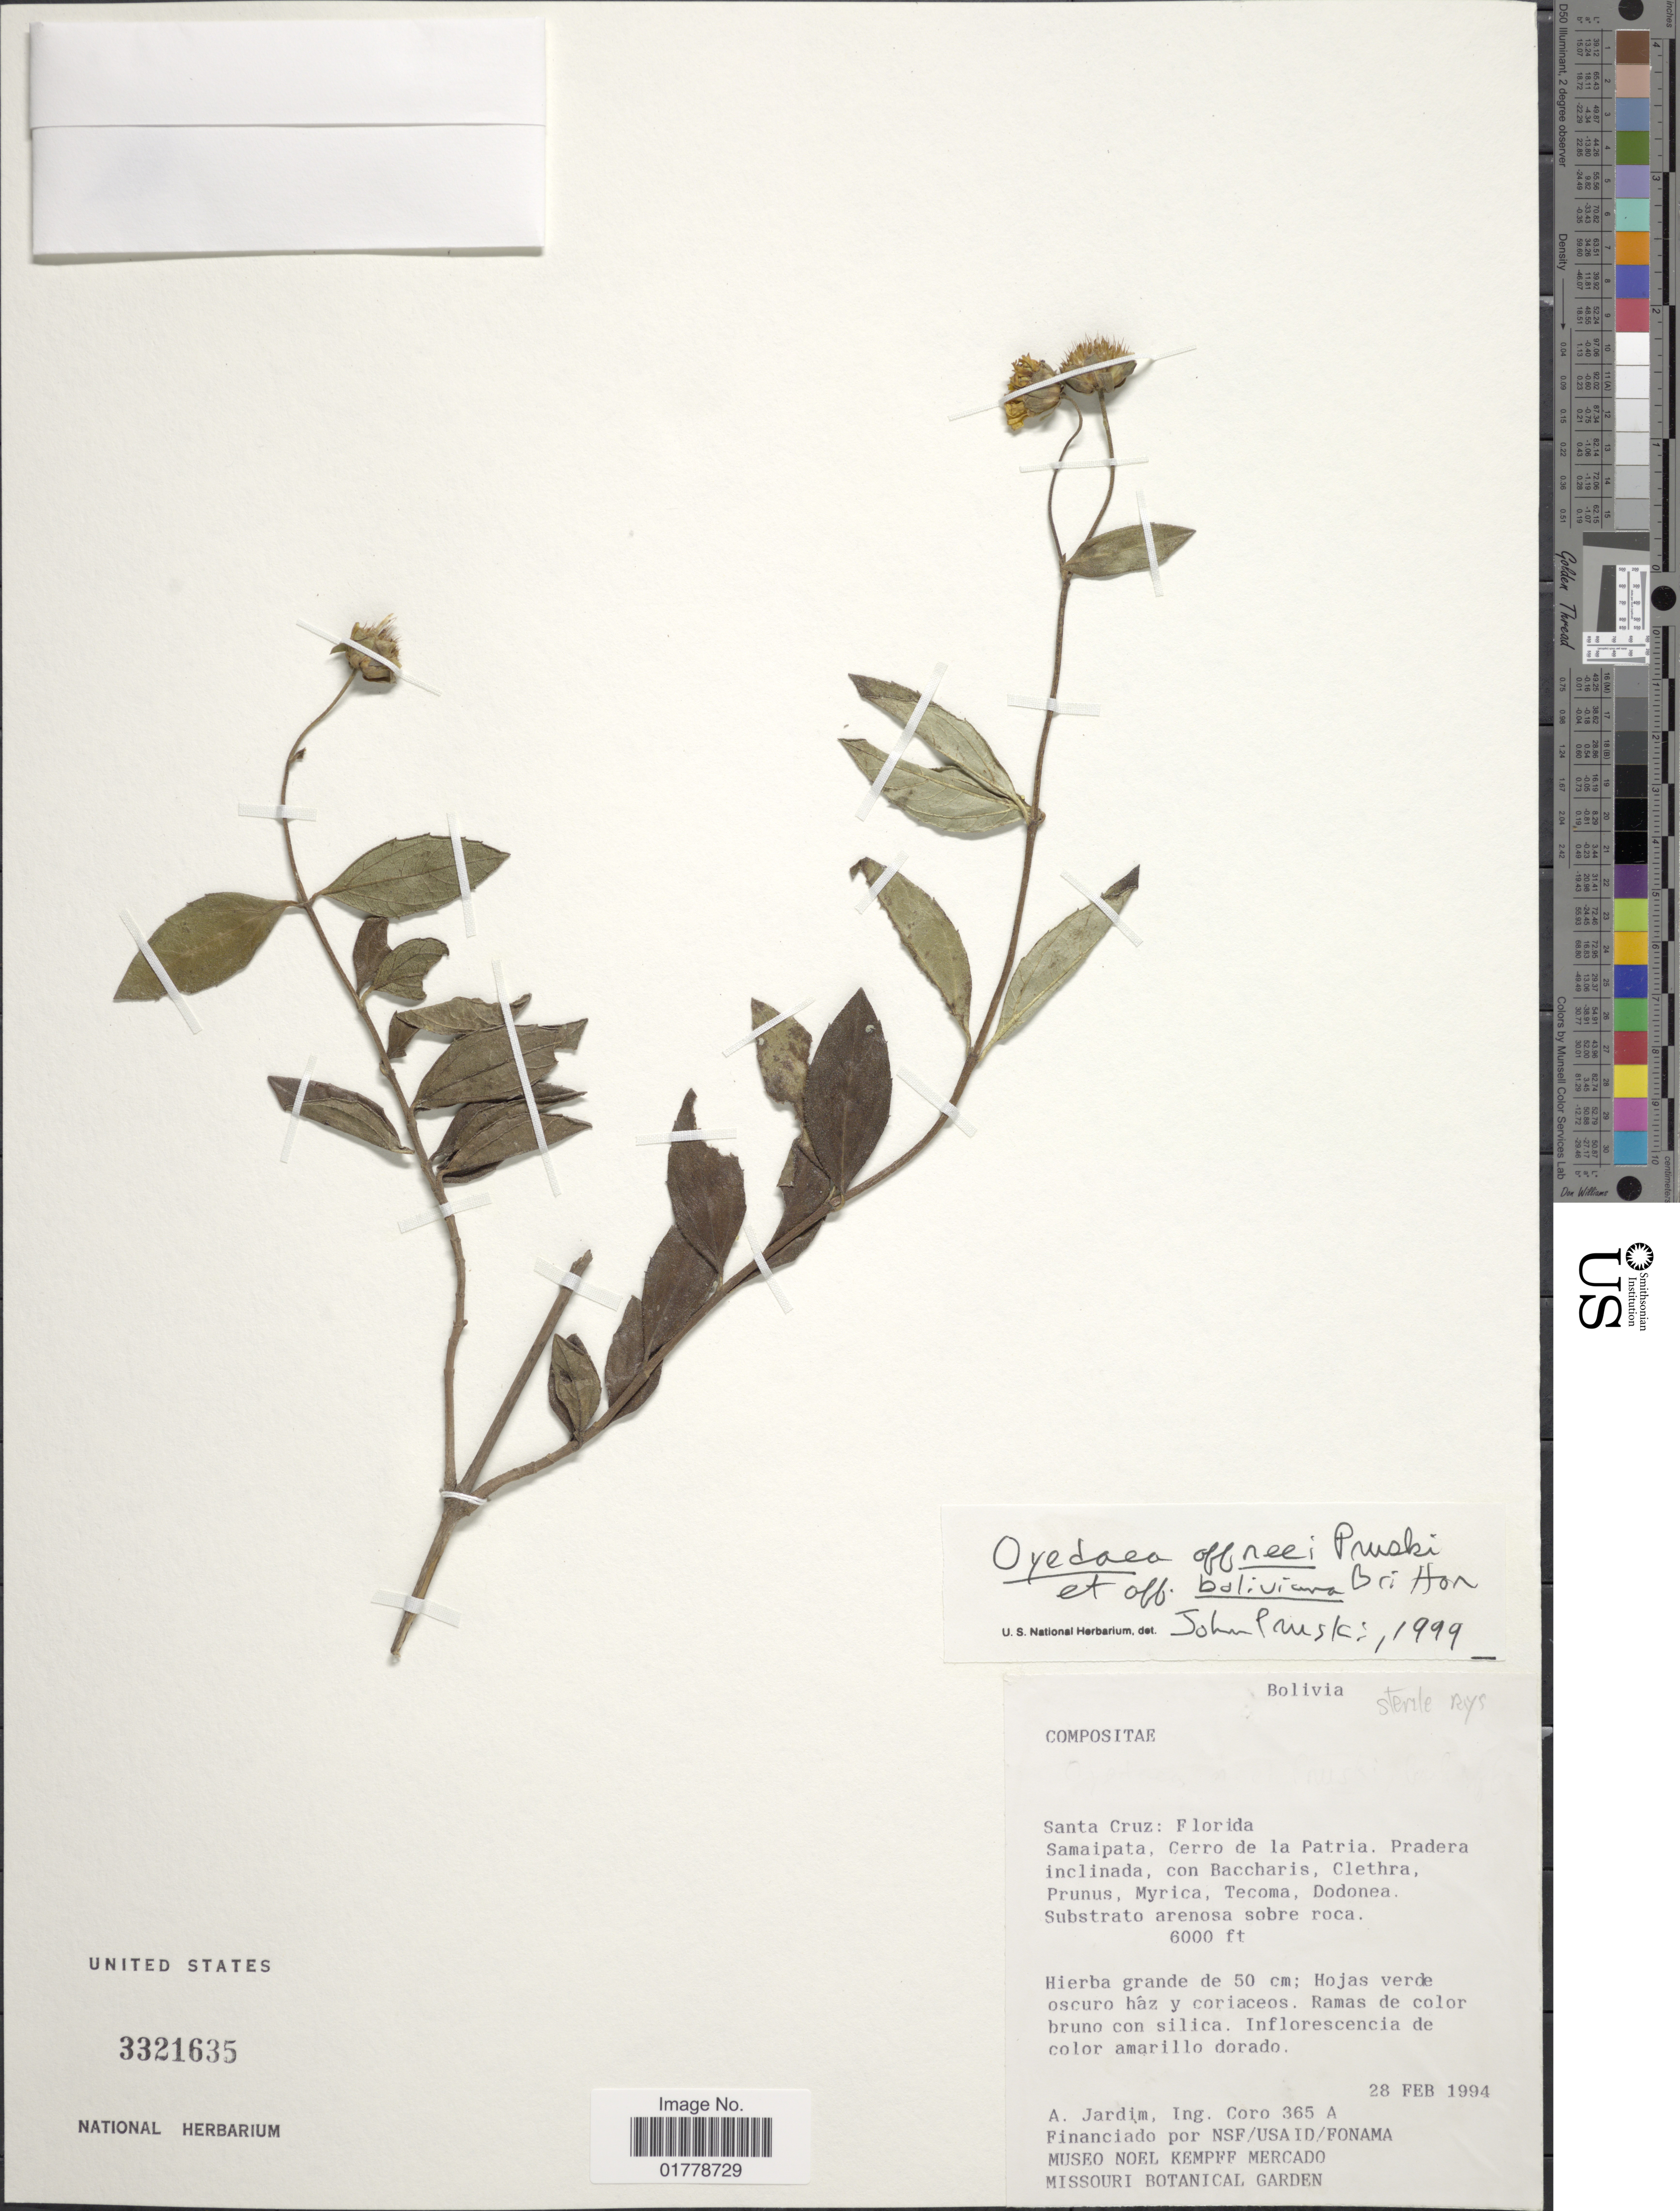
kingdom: Plantae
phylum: Tracheophyta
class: Magnoliopsida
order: Asterales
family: Asteraceae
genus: Oyedaea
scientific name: Oyedaea boliviana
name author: Britton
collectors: A. Jardim & Ing. Coro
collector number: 365A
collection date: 1994-02-28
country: Bolivia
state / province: Santa Cruz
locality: Santa Cruz: Florida. Samaipata, Cerro de la Patria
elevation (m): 1829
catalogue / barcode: US 3321635